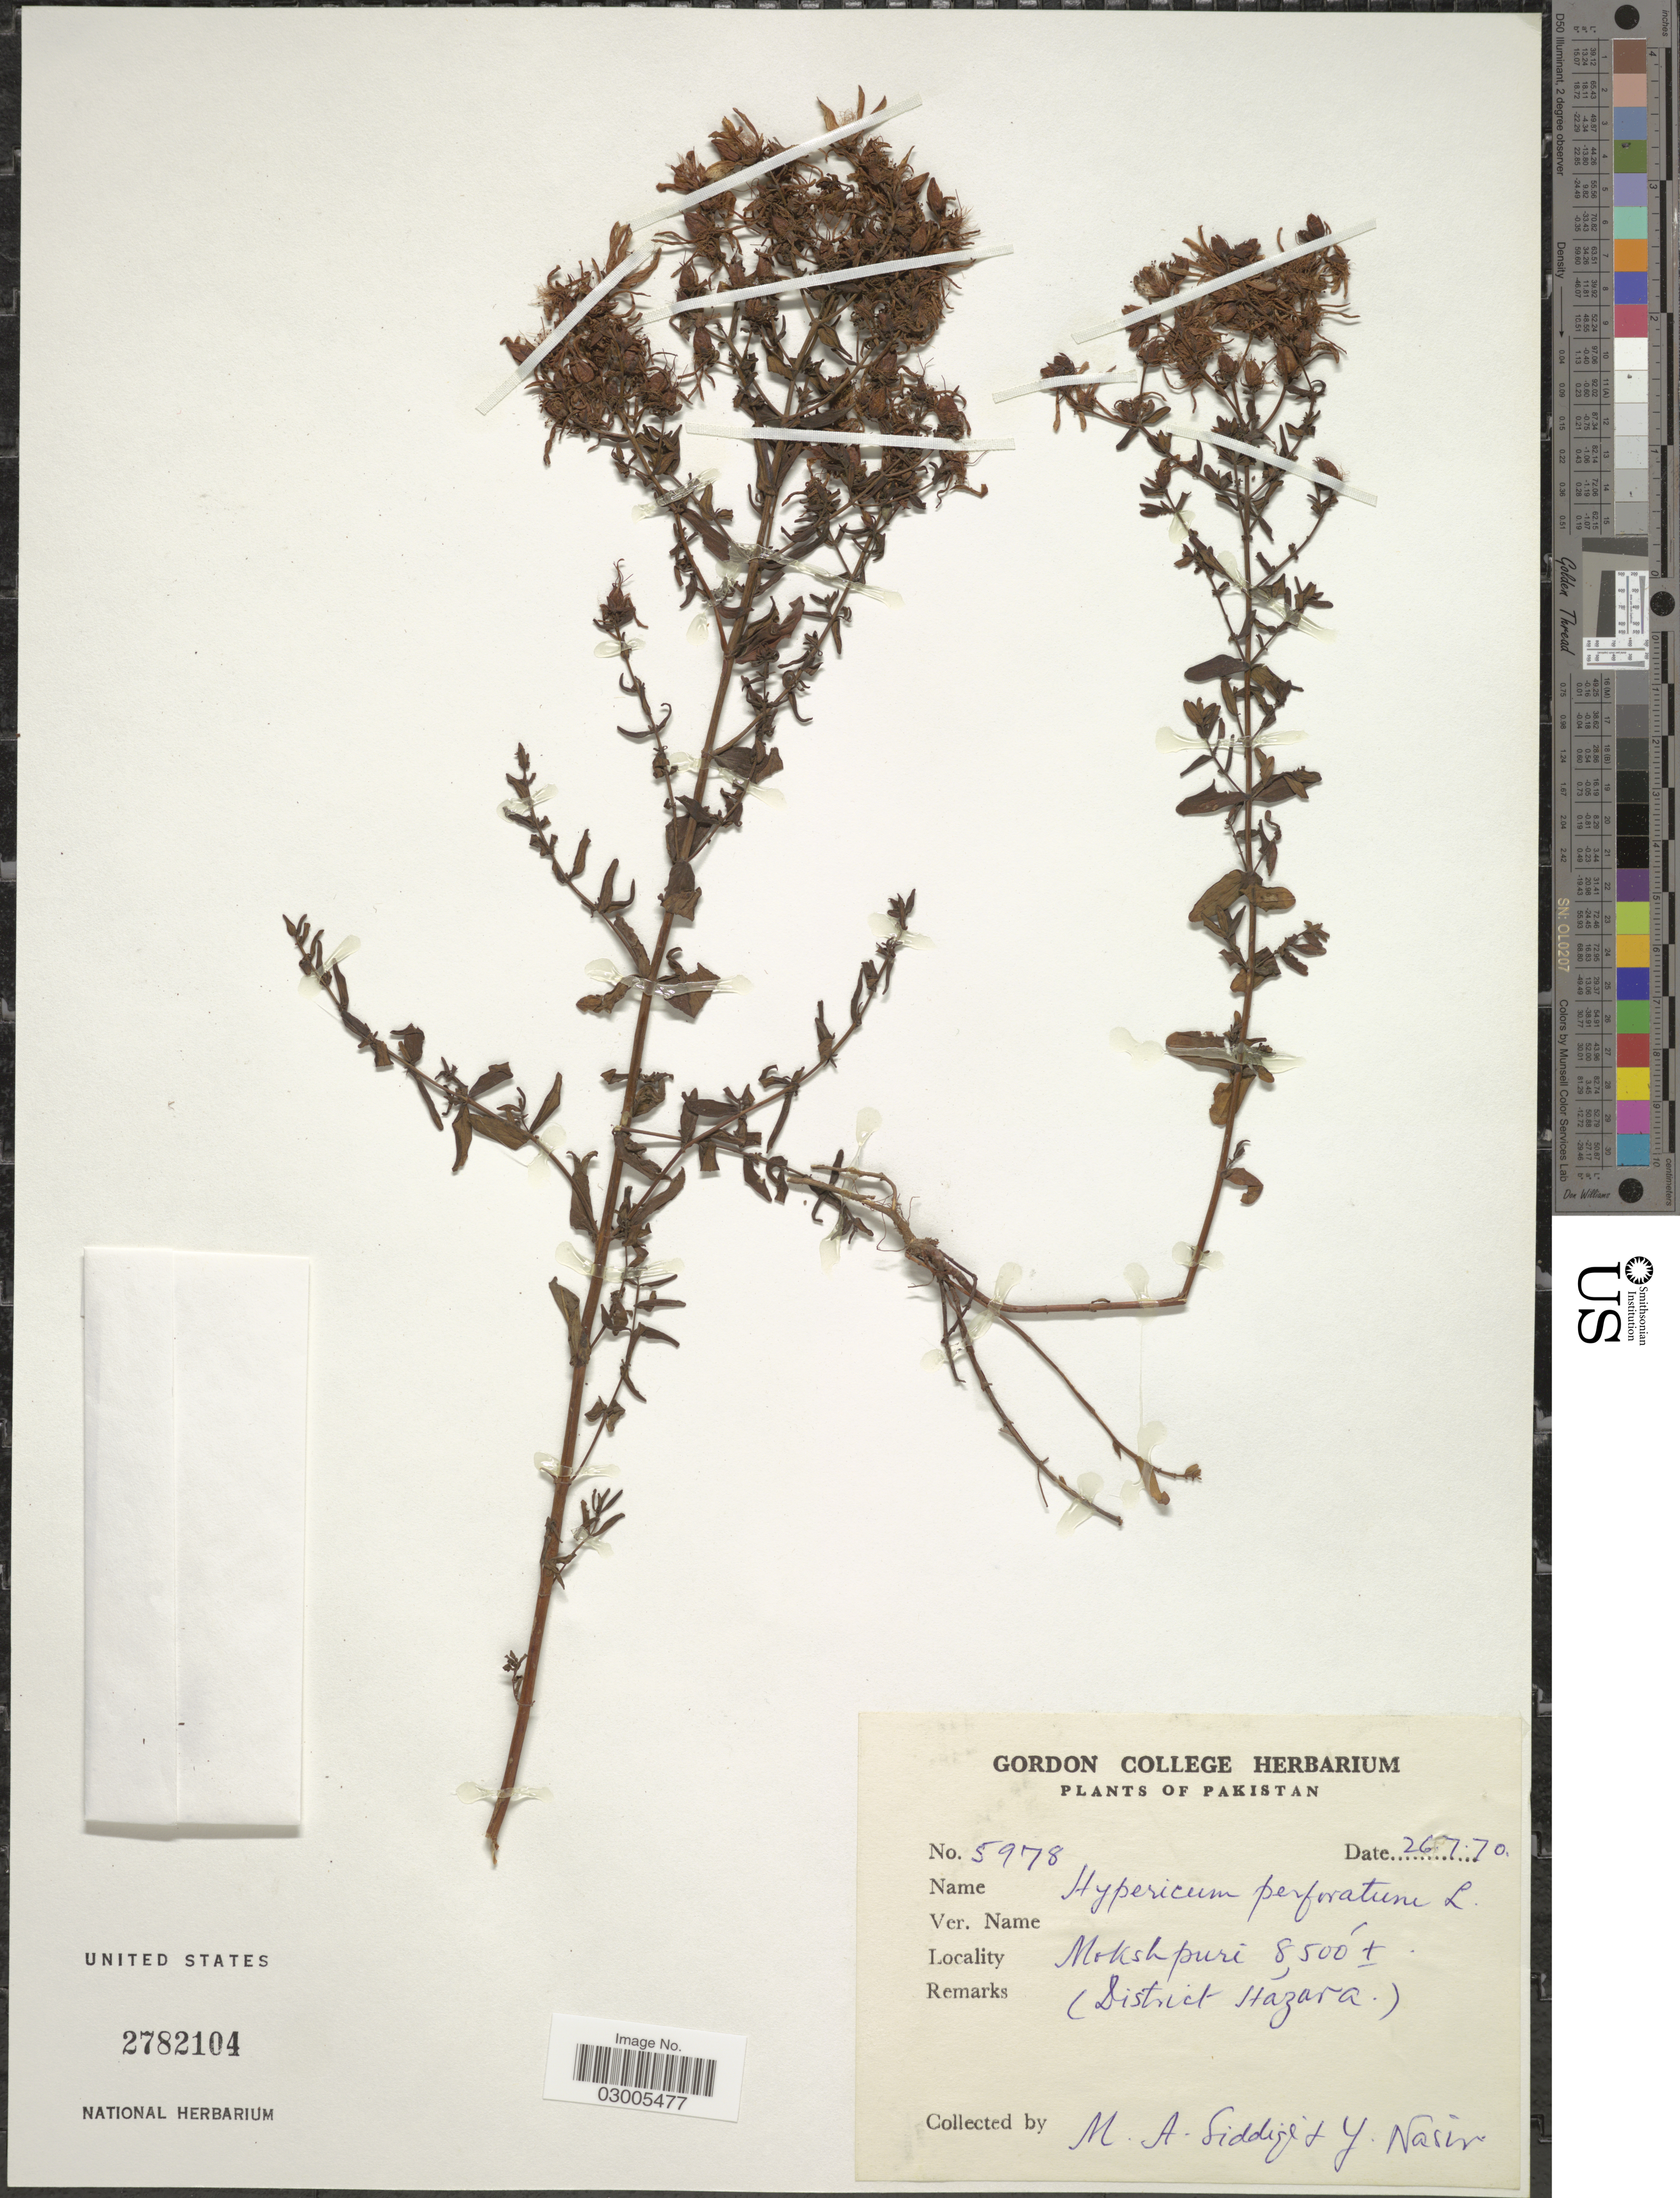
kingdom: Plantae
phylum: Tracheophyta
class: Magnoliopsida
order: Malpighiales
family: Hypericaceae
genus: Hypericum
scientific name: Hypericum perforatum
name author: L.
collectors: M. Siddiqi & Y. Nasir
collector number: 5978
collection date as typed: Transcribed d/m/y: 26/7/70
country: Pakistan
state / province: Khyber Pakhtunkhwa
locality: Mokshpuri. (District Hazara).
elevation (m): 2591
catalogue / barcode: US 2782104